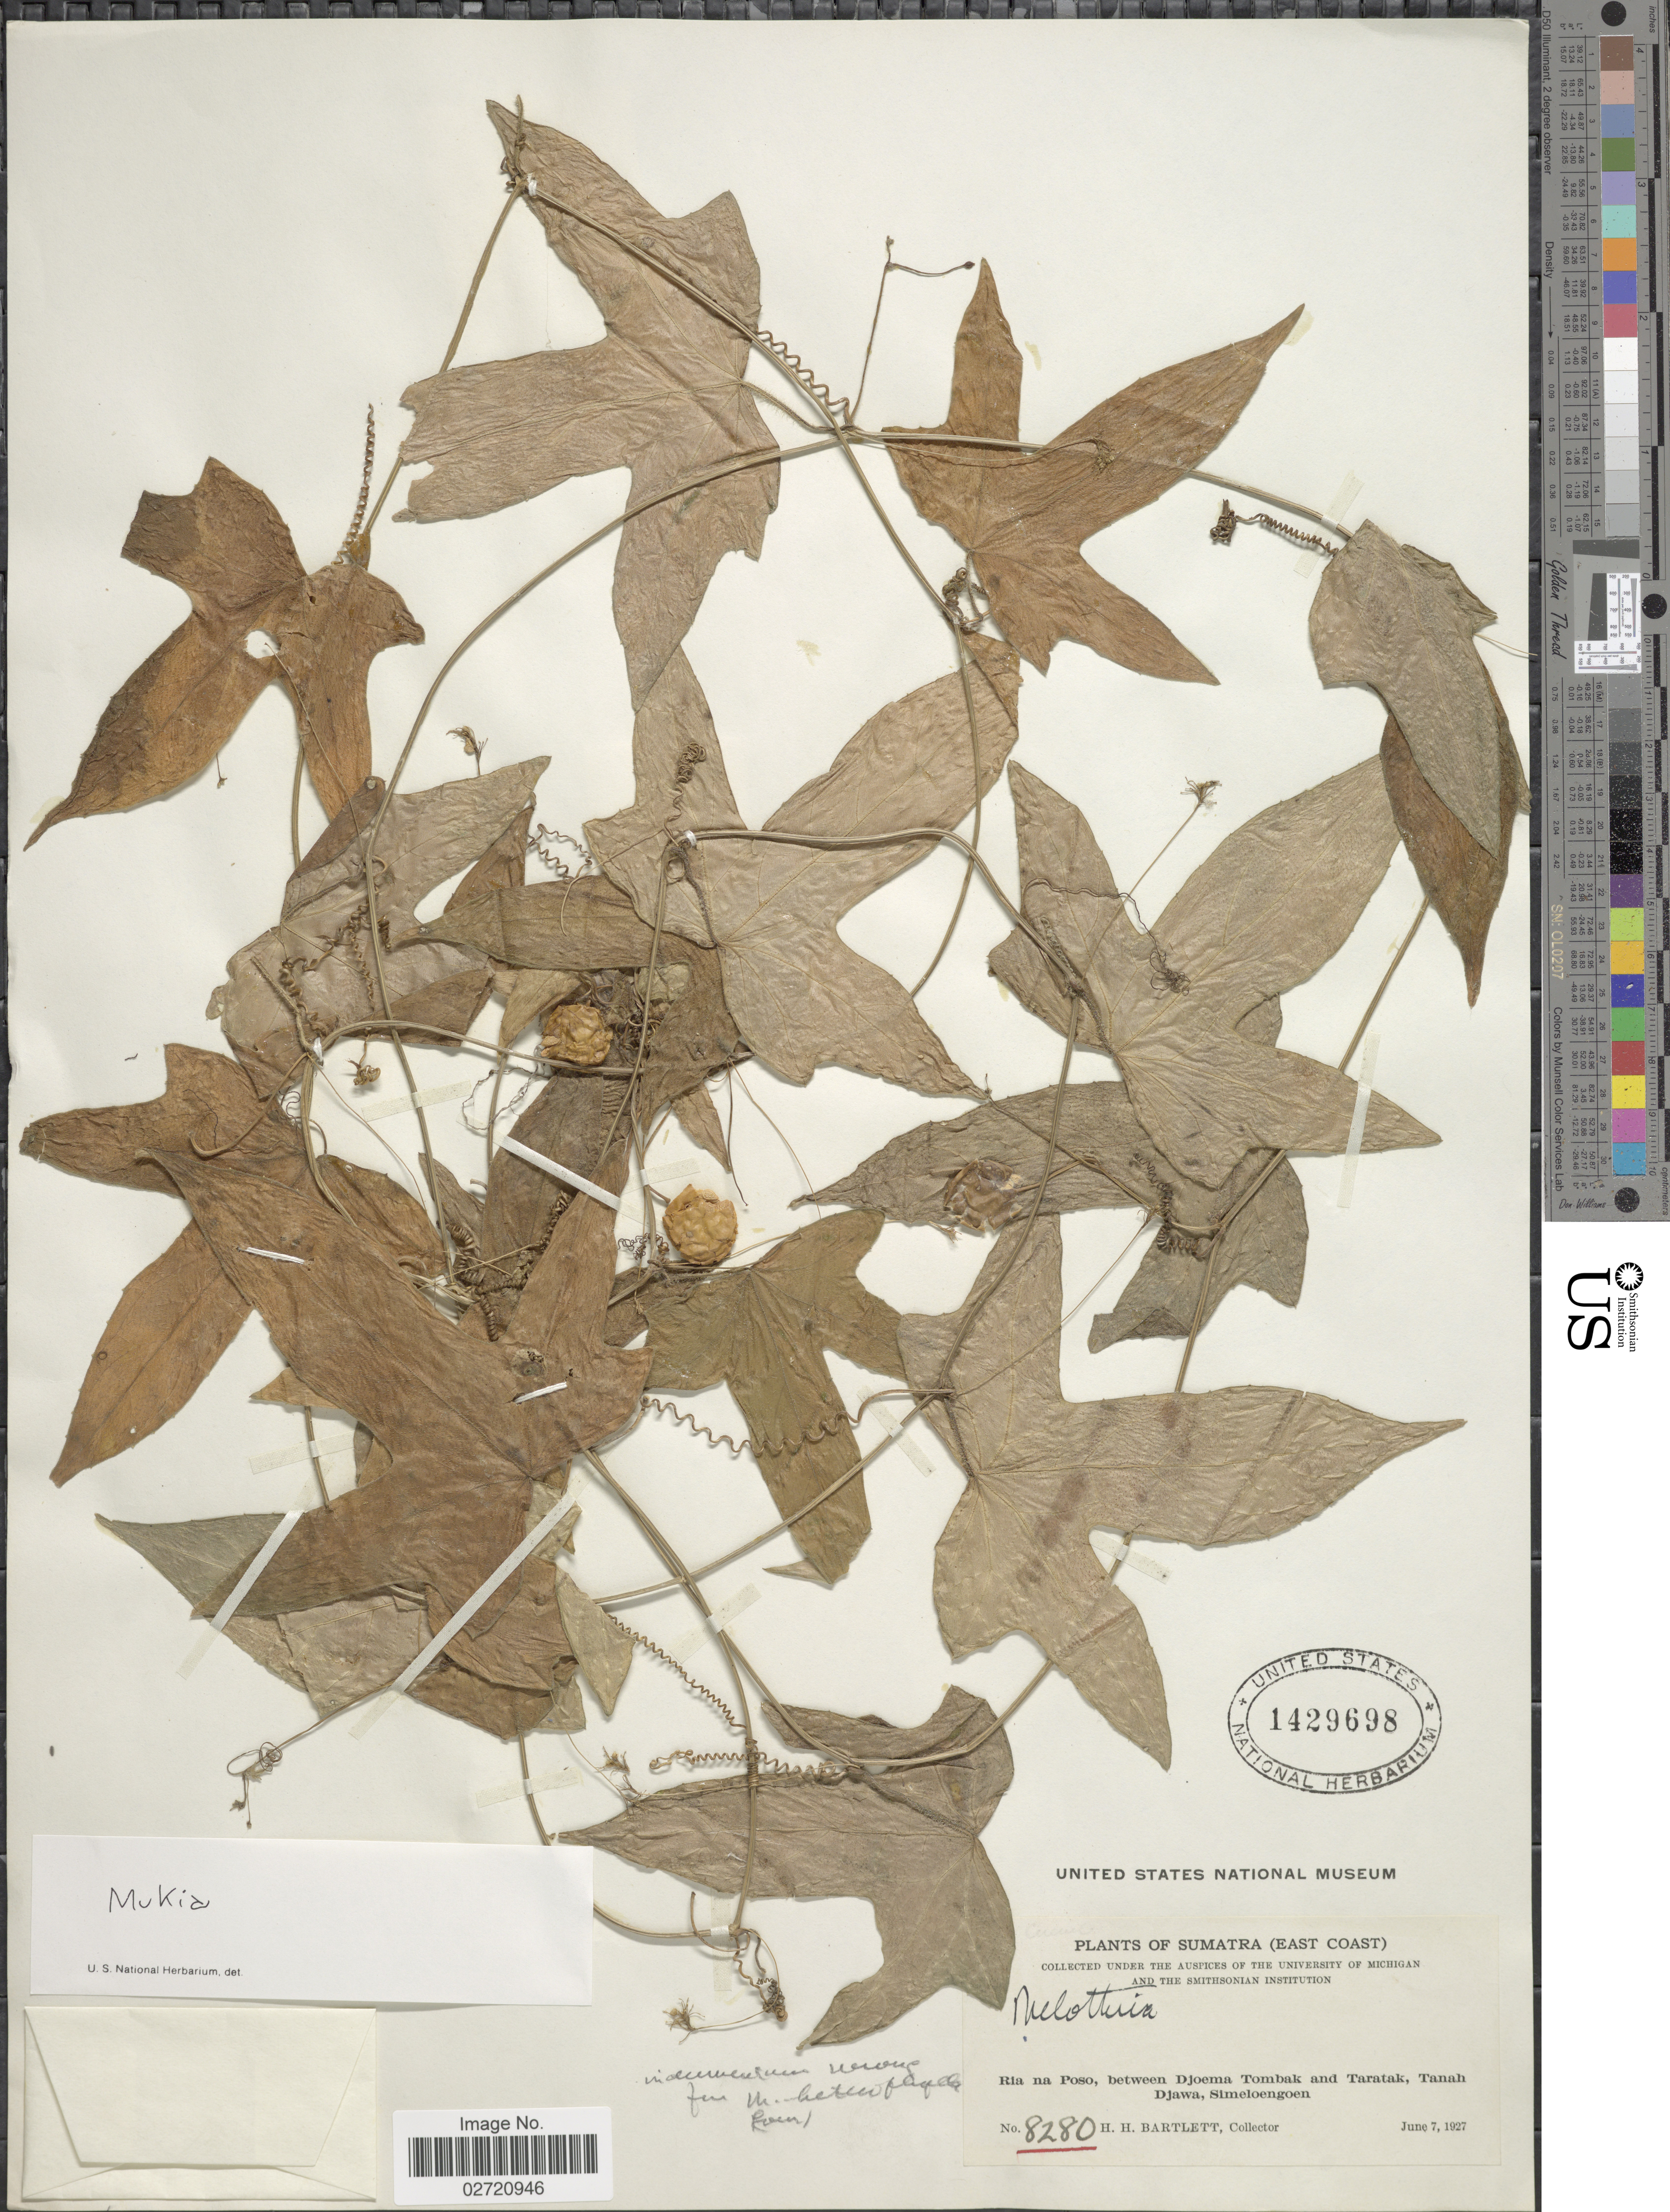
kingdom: Plantae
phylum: Tracheophyta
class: Magnoliopsida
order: Cucurbitales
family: Cucurbitaceae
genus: Cucumis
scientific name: Cucumis sp.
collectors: H. H. Bartlett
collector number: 8280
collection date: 1927-06-07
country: Indonesia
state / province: Sumatra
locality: East Coast. Ria na Poso, between Djoema Tombak and Taratak, Tanah Djawa, Simeloengoen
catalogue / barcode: US 1429698